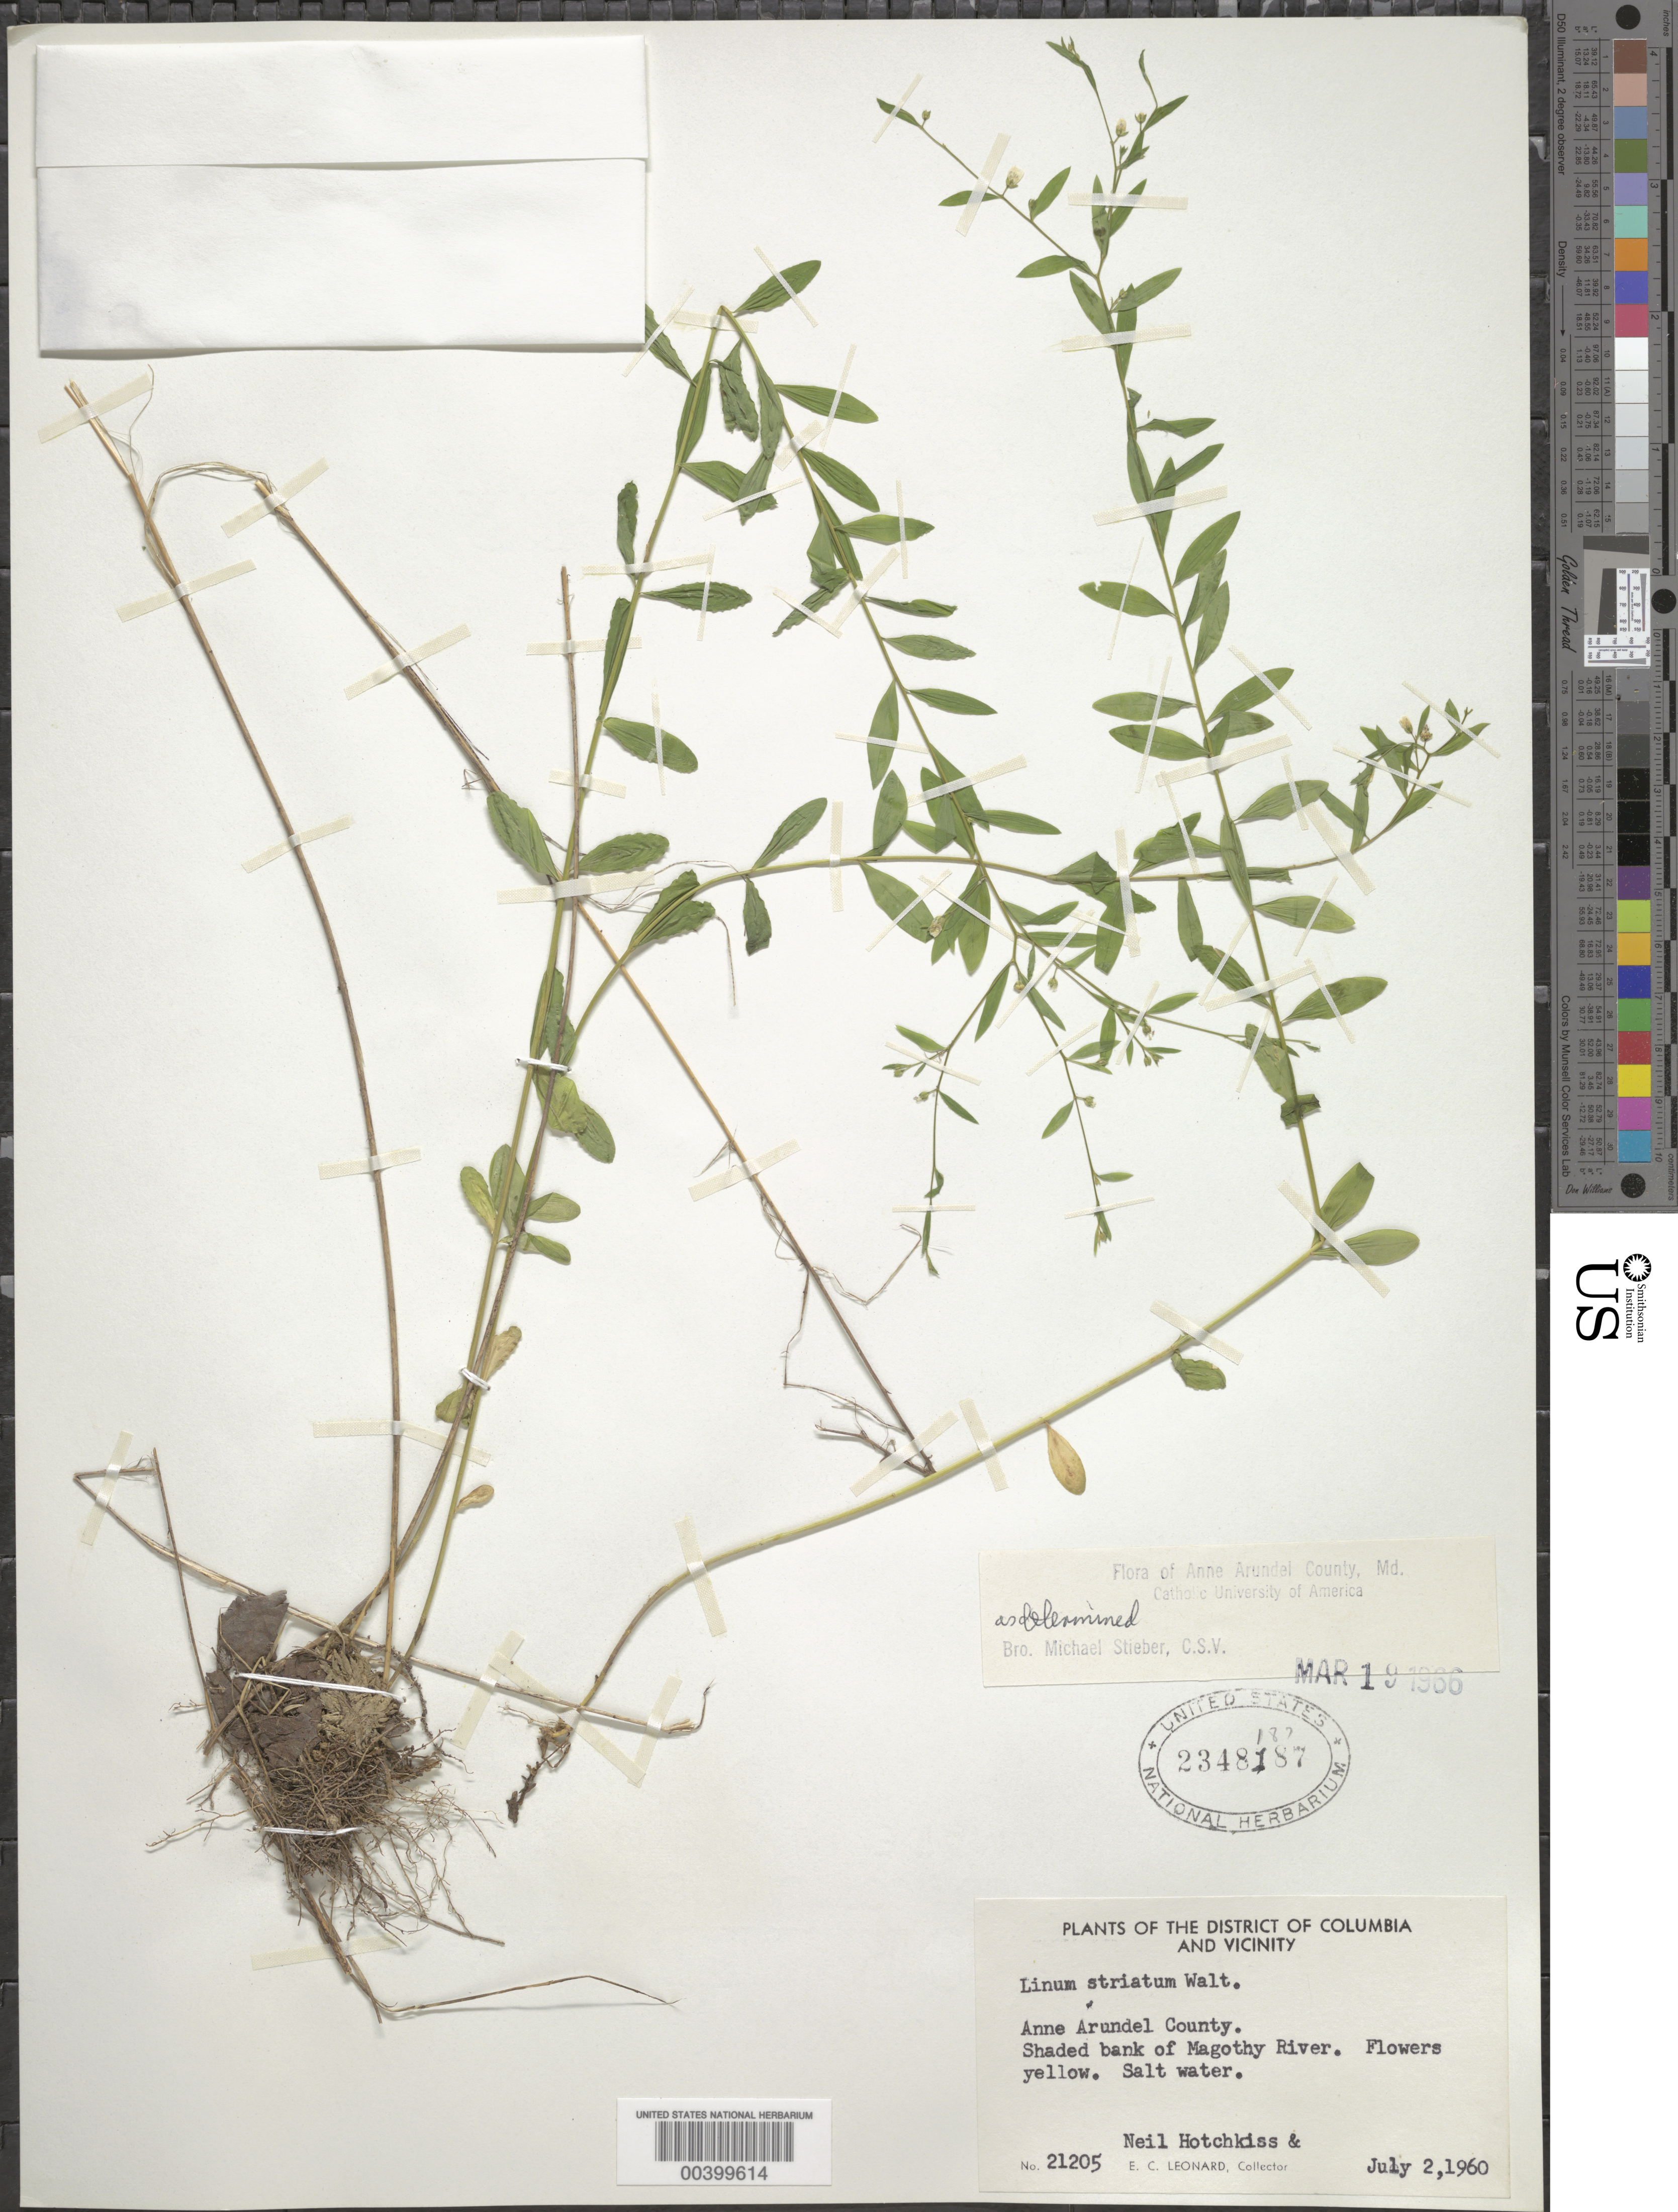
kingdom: Plantae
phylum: Tracheophyta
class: Magnoliopsida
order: Malpighiales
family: Linaceae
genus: Linum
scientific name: Linum striatum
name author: Walter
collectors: N. Hotchkiss & E. C. Leonard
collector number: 21205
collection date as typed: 02 Jul 1960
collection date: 1960-07-02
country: United States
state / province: Maryland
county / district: Anne Arundel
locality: Magothy River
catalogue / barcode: US 2348187